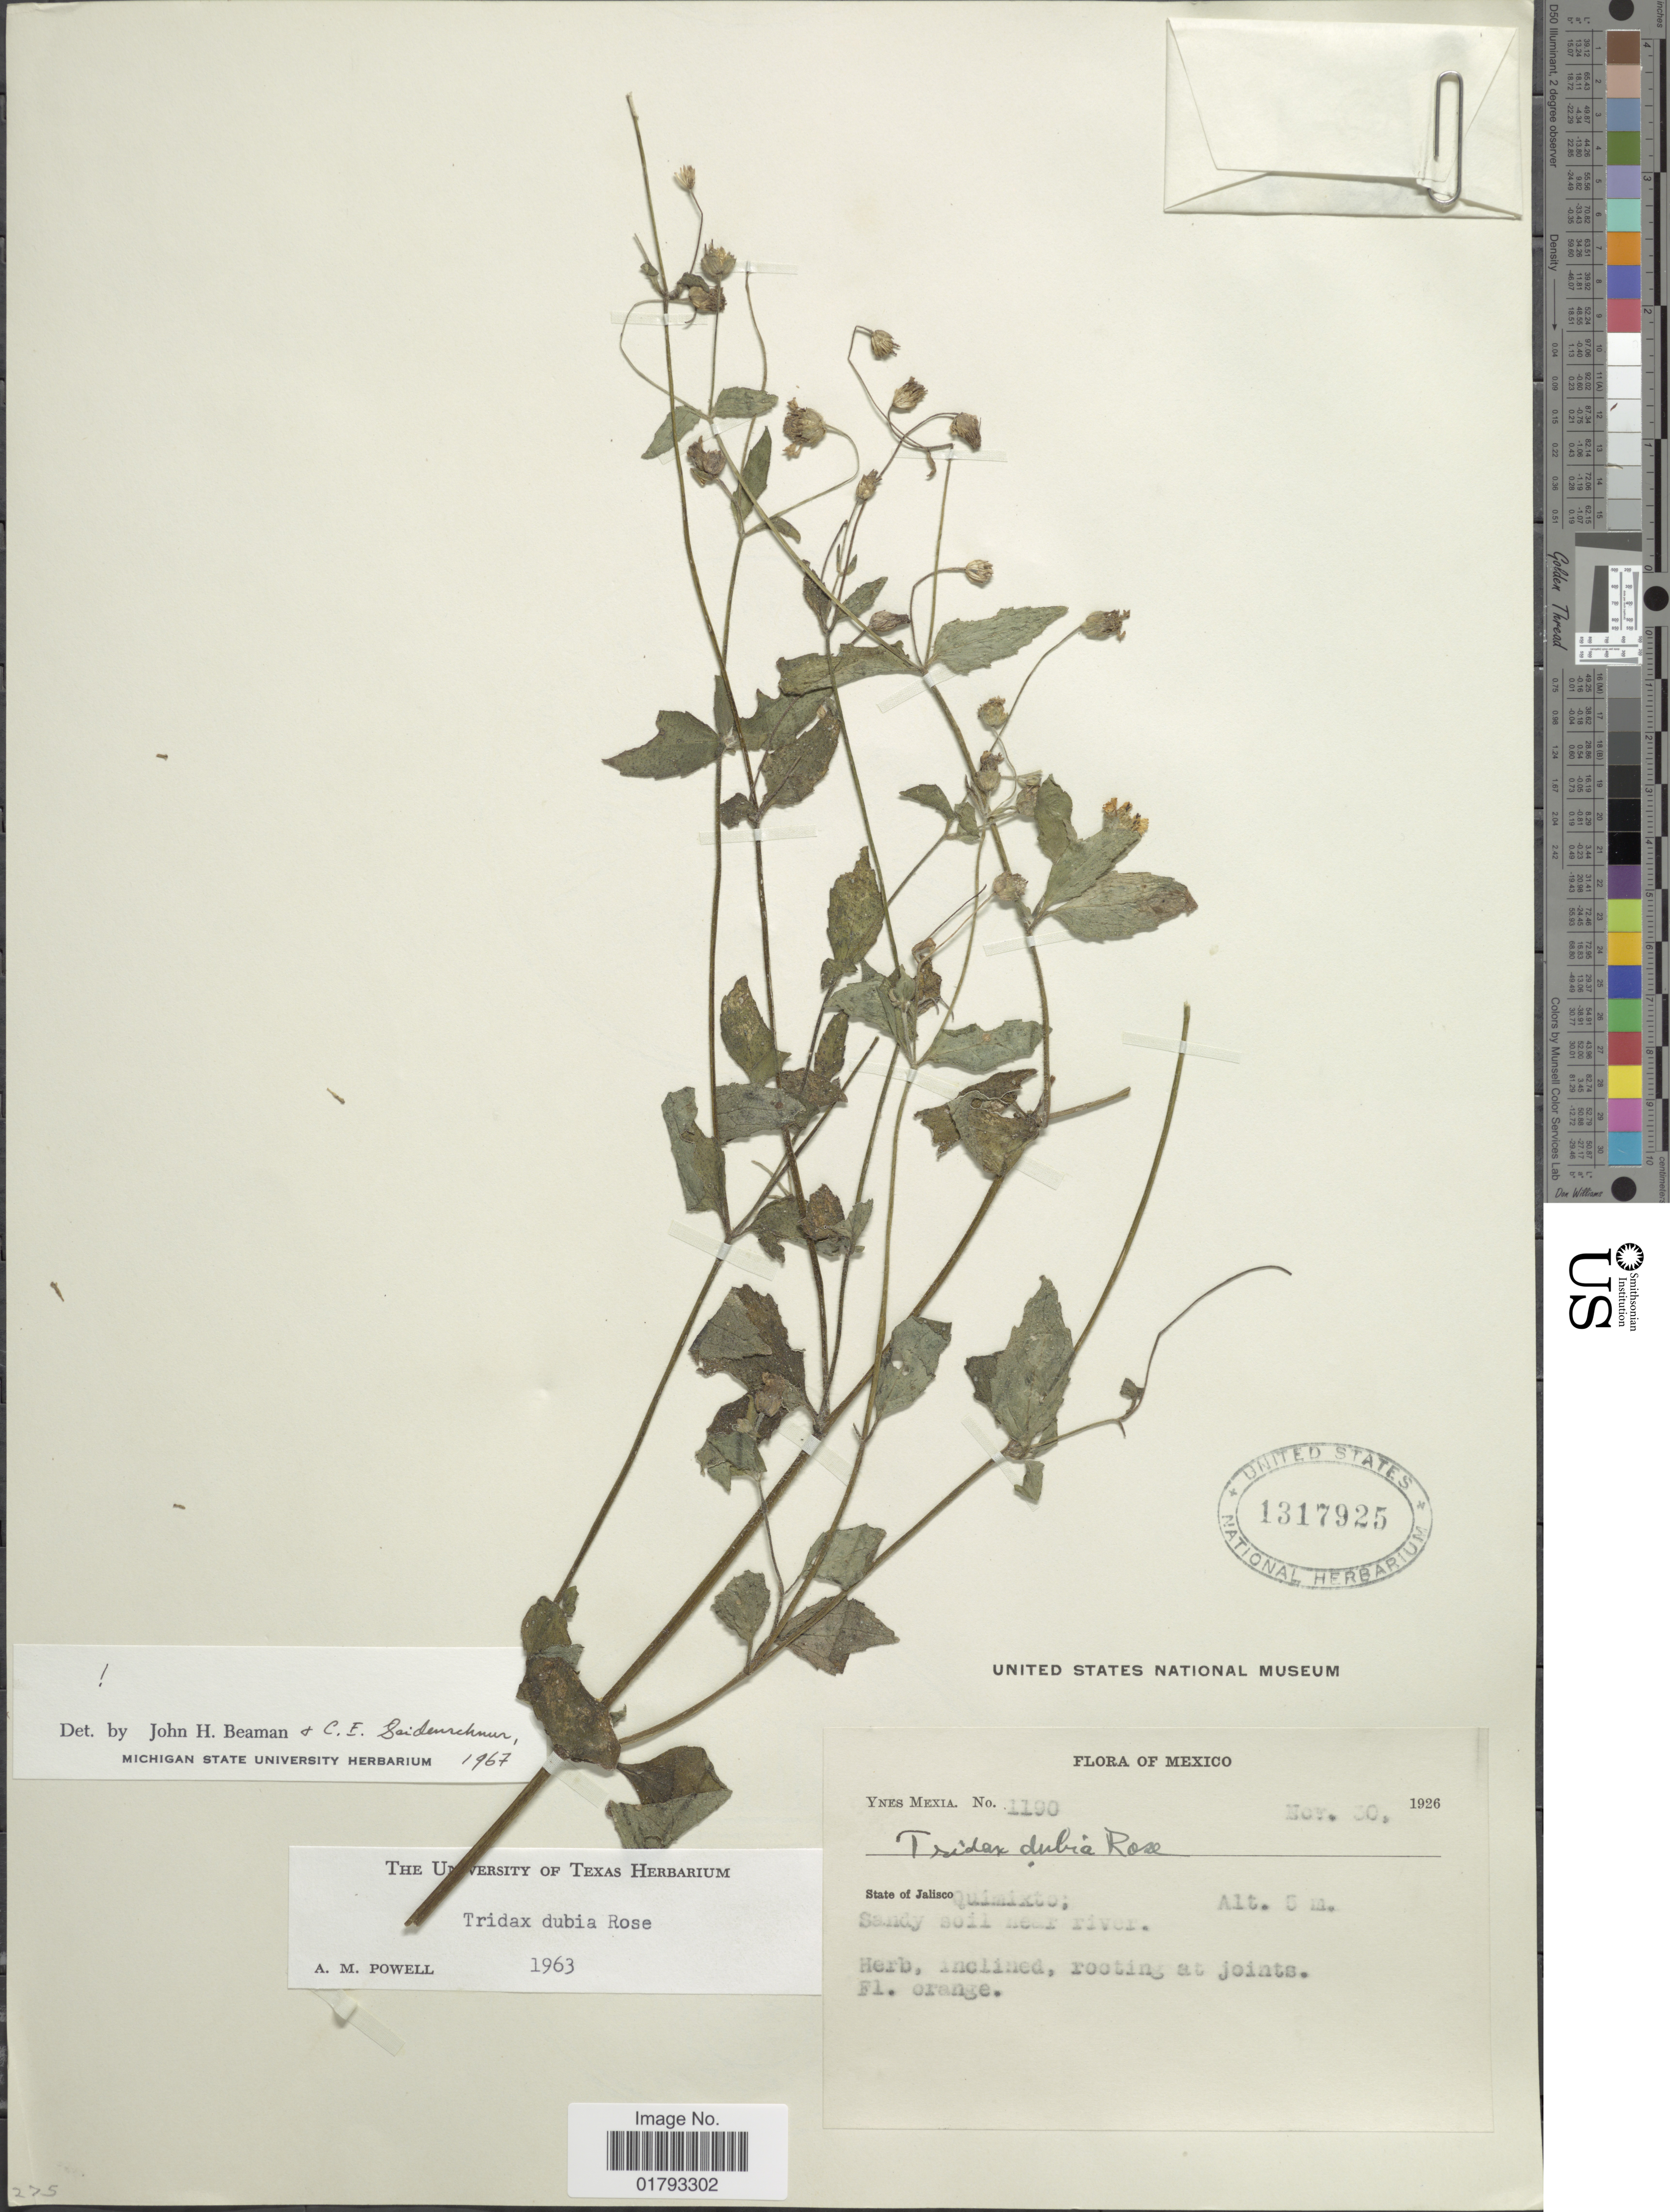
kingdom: Plantae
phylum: Tracheophyta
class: Magnoliopsida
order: Asterales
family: Asteraceae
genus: Tridax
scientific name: Tridax dubia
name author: Rose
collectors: Y. Mexia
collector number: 1190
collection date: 1926-11-30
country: Mexico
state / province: Jalisco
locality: State of Jalisco, Quimixto.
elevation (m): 5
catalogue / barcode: US 1317925